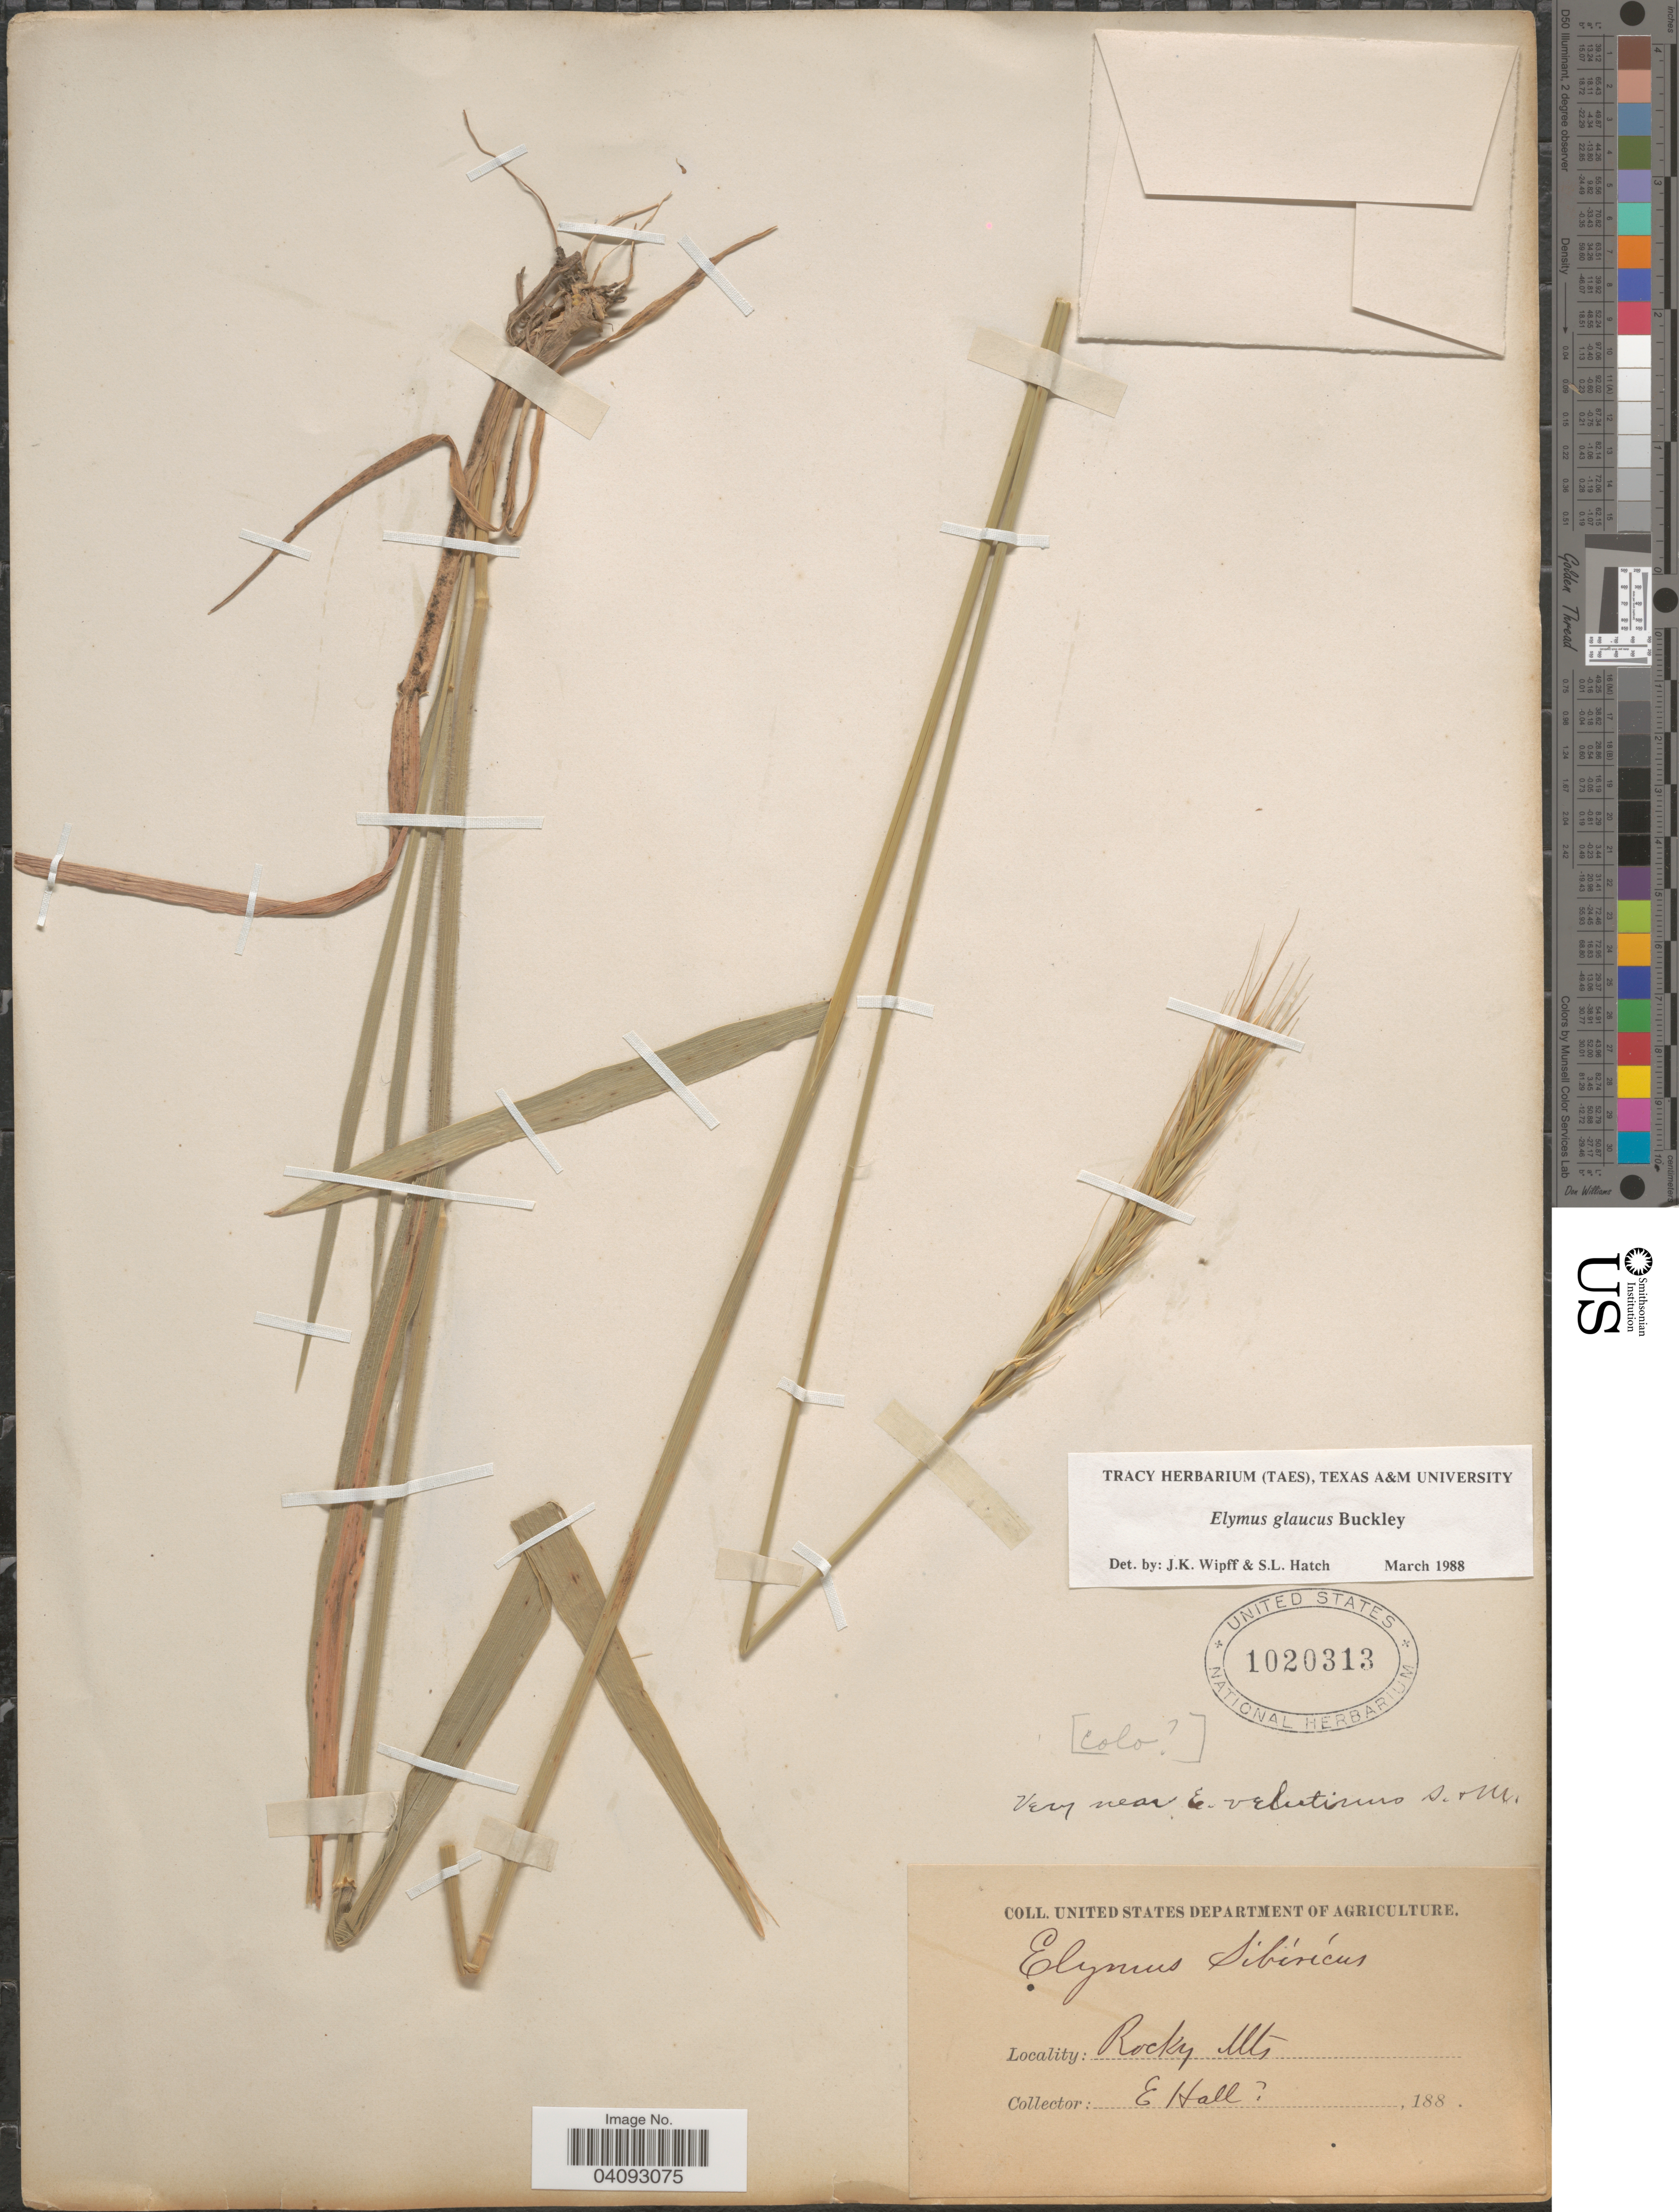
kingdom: Plantae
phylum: Tracheophyta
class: Liliopsida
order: Poales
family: Poaceae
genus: Elymus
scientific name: Elymus glaucus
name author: Buckley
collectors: E. Hall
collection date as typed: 188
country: United States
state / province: Colorado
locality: Rocky Mts.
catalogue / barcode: US 1020313